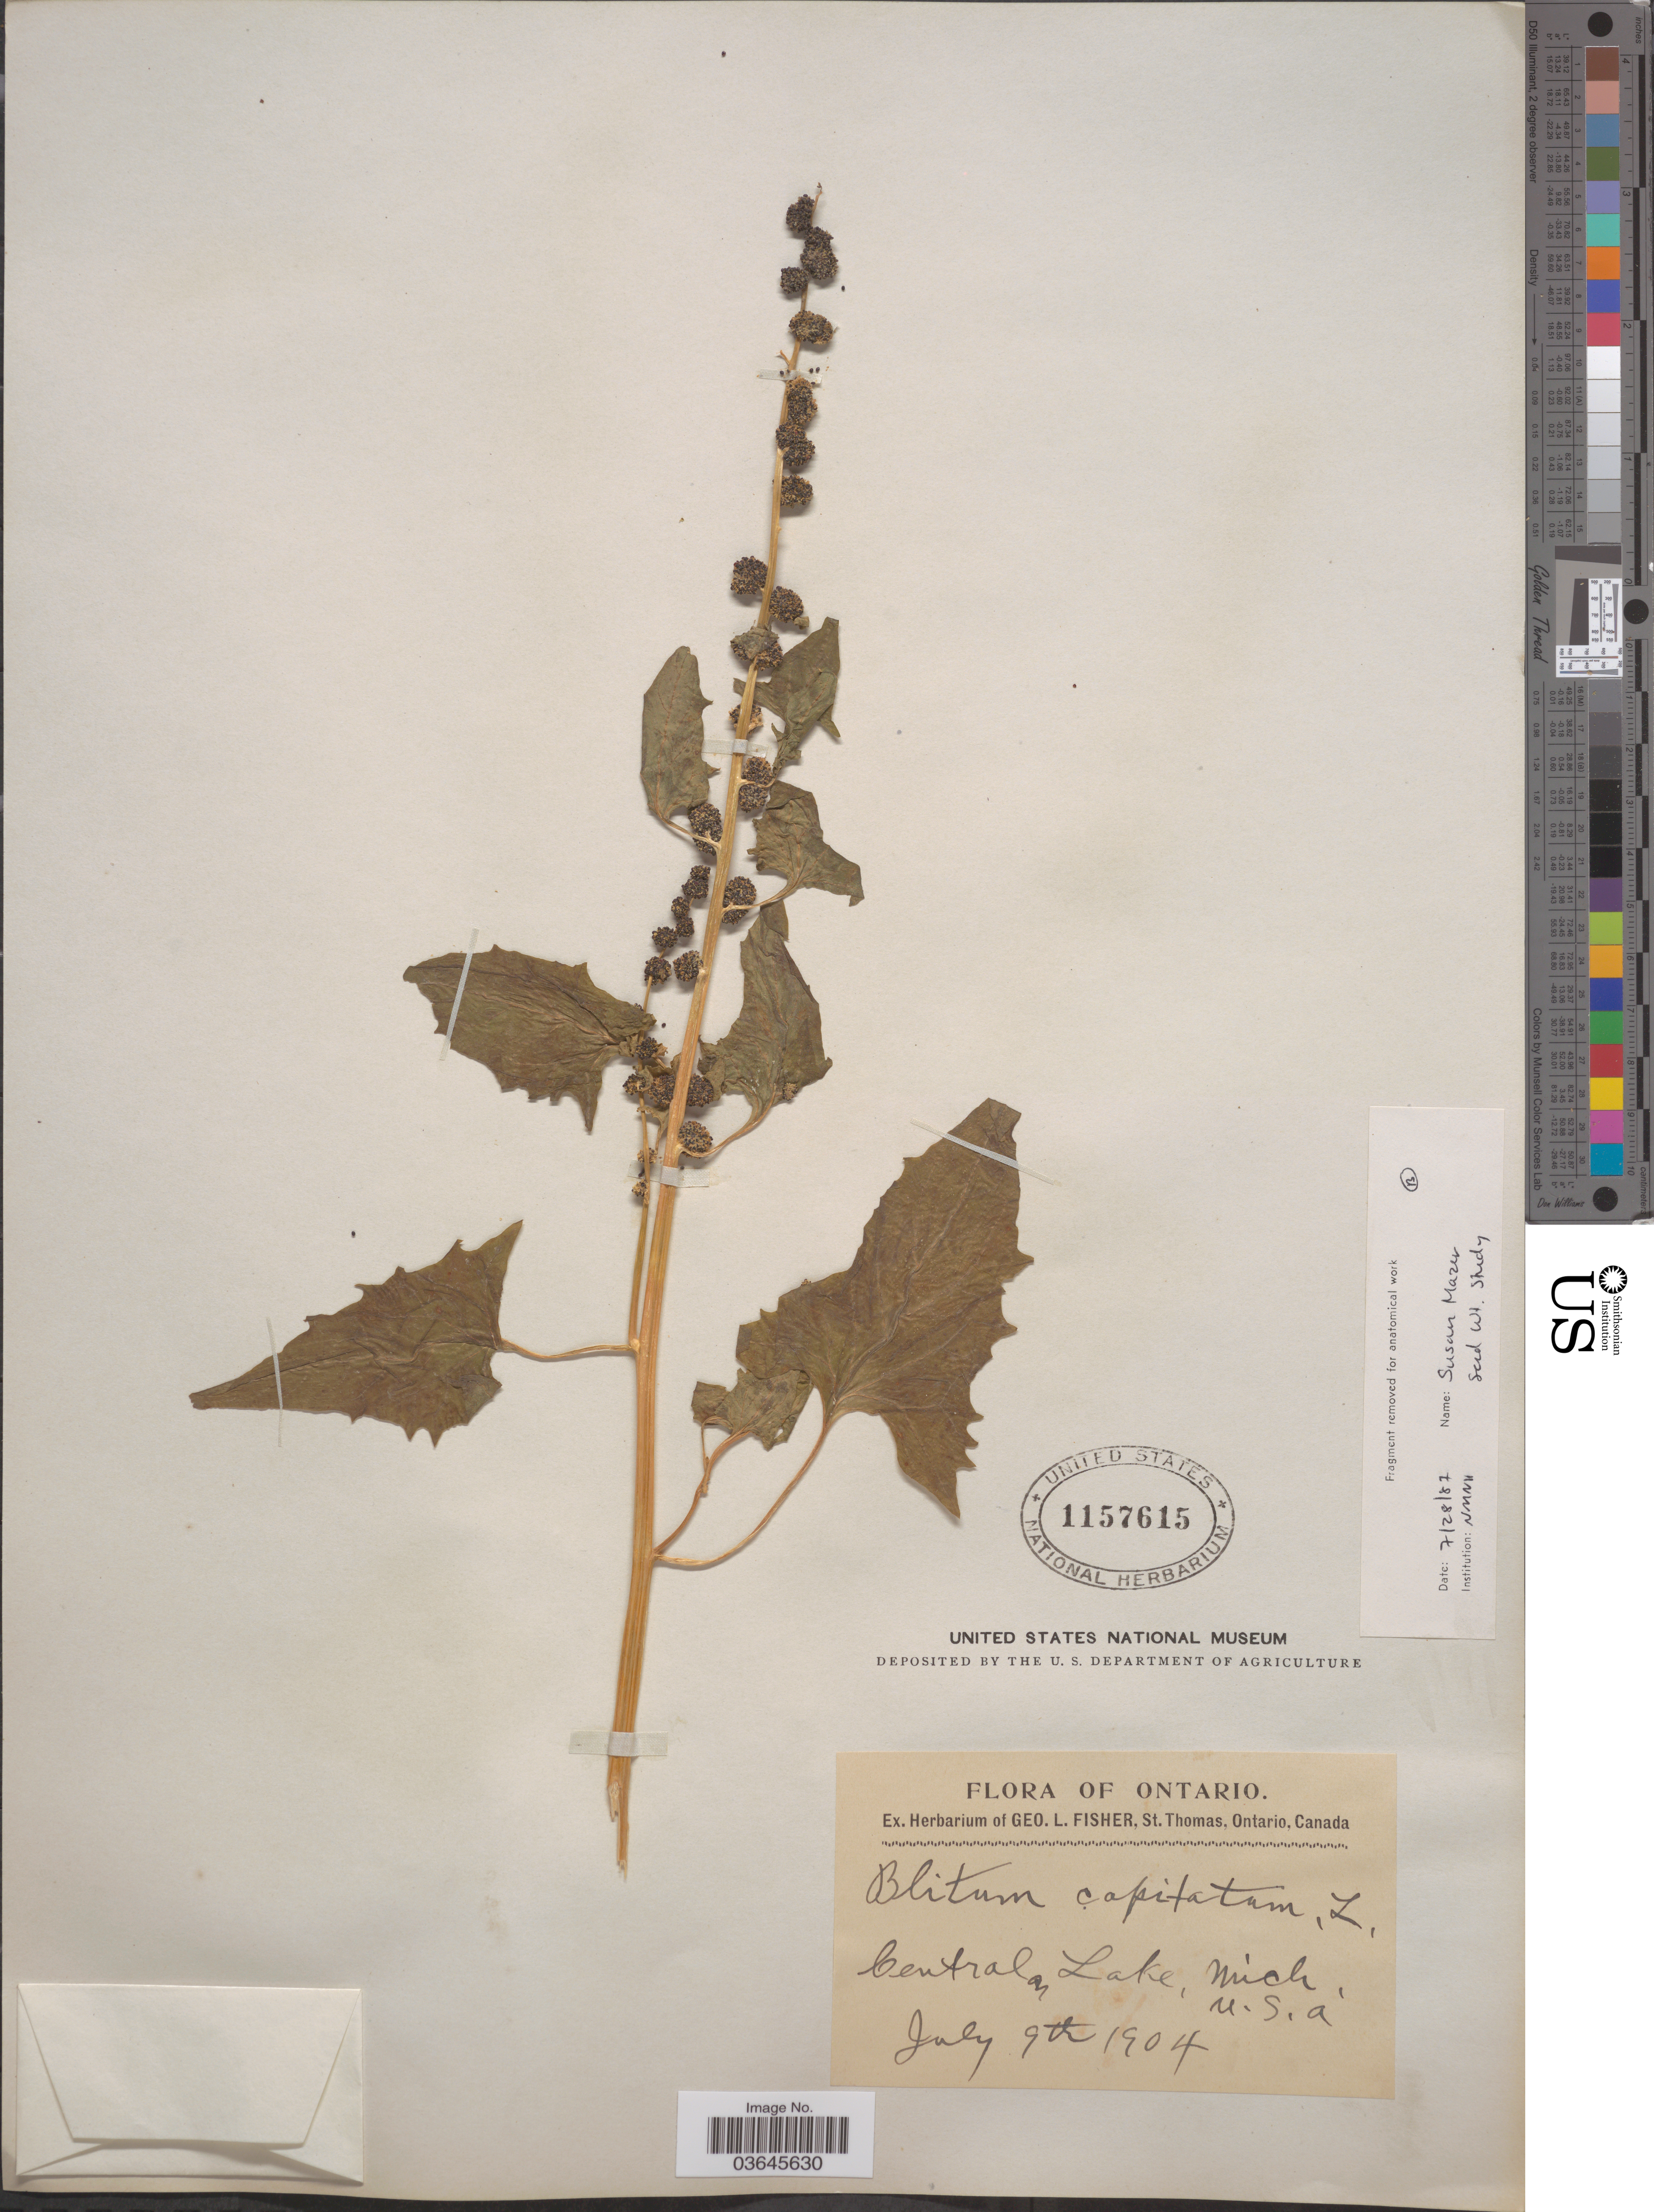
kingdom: Plantae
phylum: Tracheophyta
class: Magnoliopsida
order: Caryophyllales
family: Amaranthaceae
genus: Blitum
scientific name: Blitum capitatum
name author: L.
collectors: ex herb. Geo L. Fisher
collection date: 1904-07-09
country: United States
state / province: Michigan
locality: Central Lake.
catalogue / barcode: US 1157615